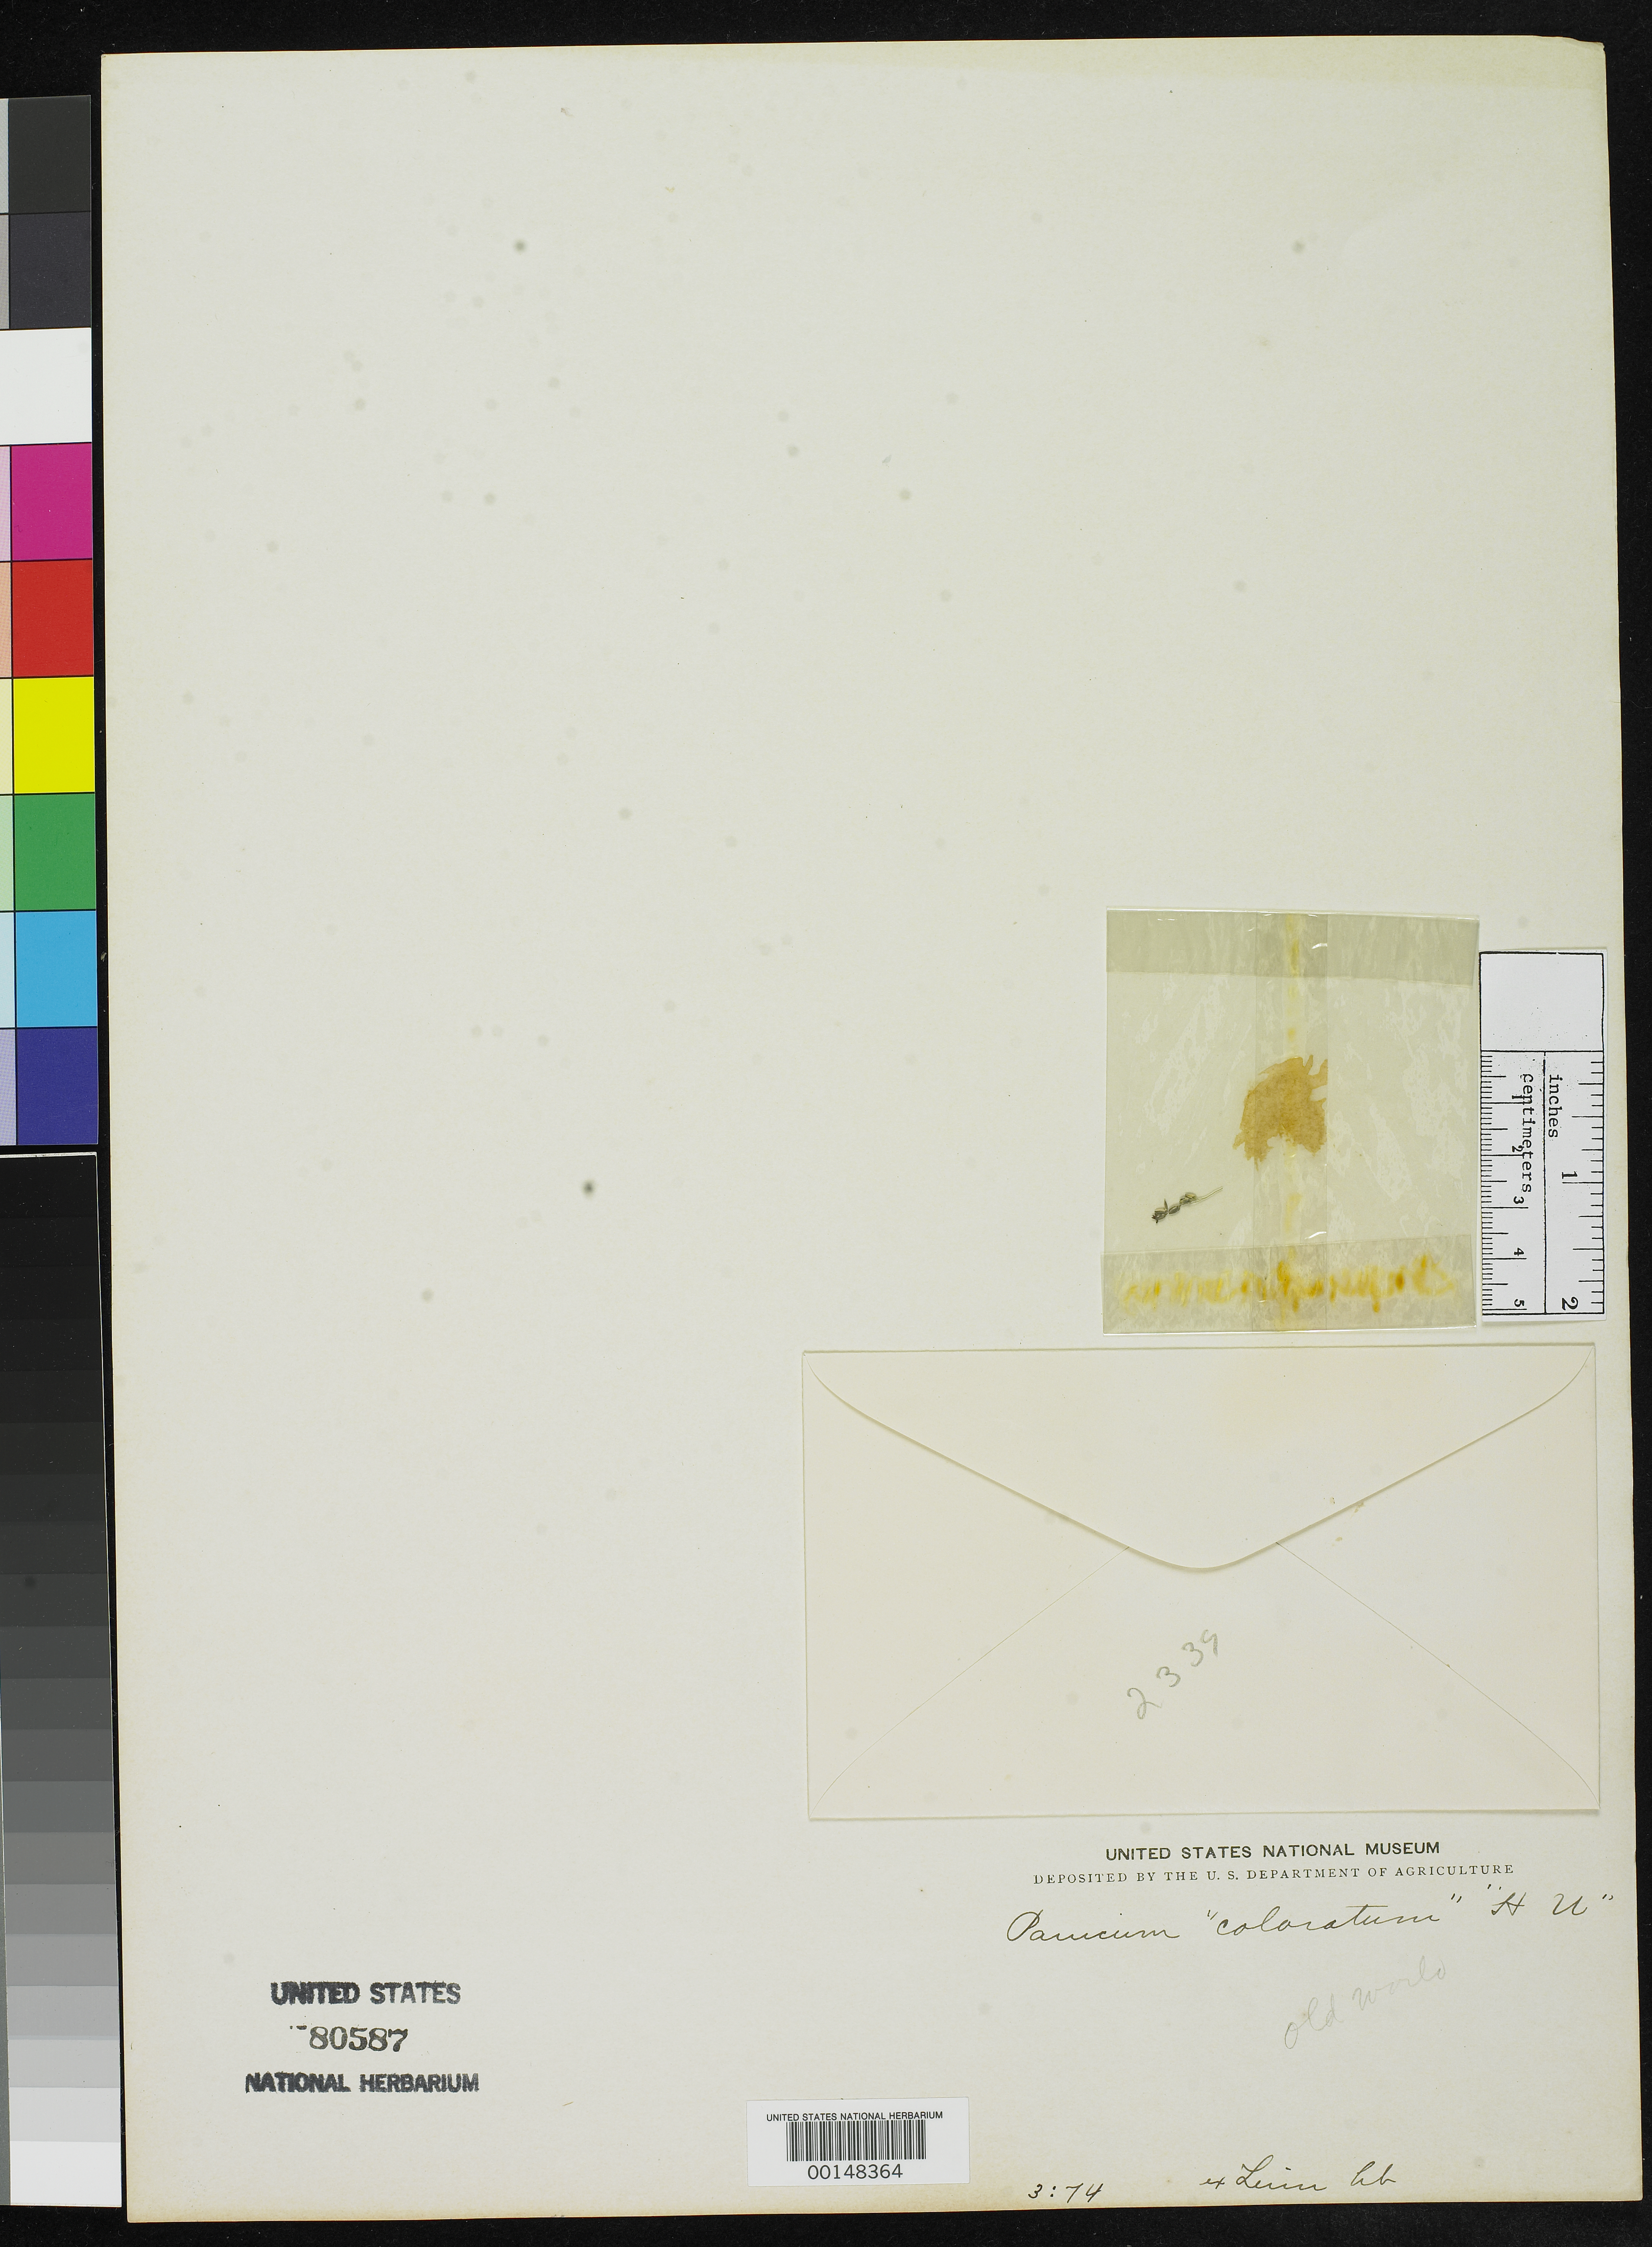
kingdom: Plantae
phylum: Tracheophyta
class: Liliopsida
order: Poales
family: Poaceae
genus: Panicum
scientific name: Panicum coloratum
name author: L.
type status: Type Fragment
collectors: P. Forsskål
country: Egypt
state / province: Al Qahirah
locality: Cairo.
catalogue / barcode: US 80587